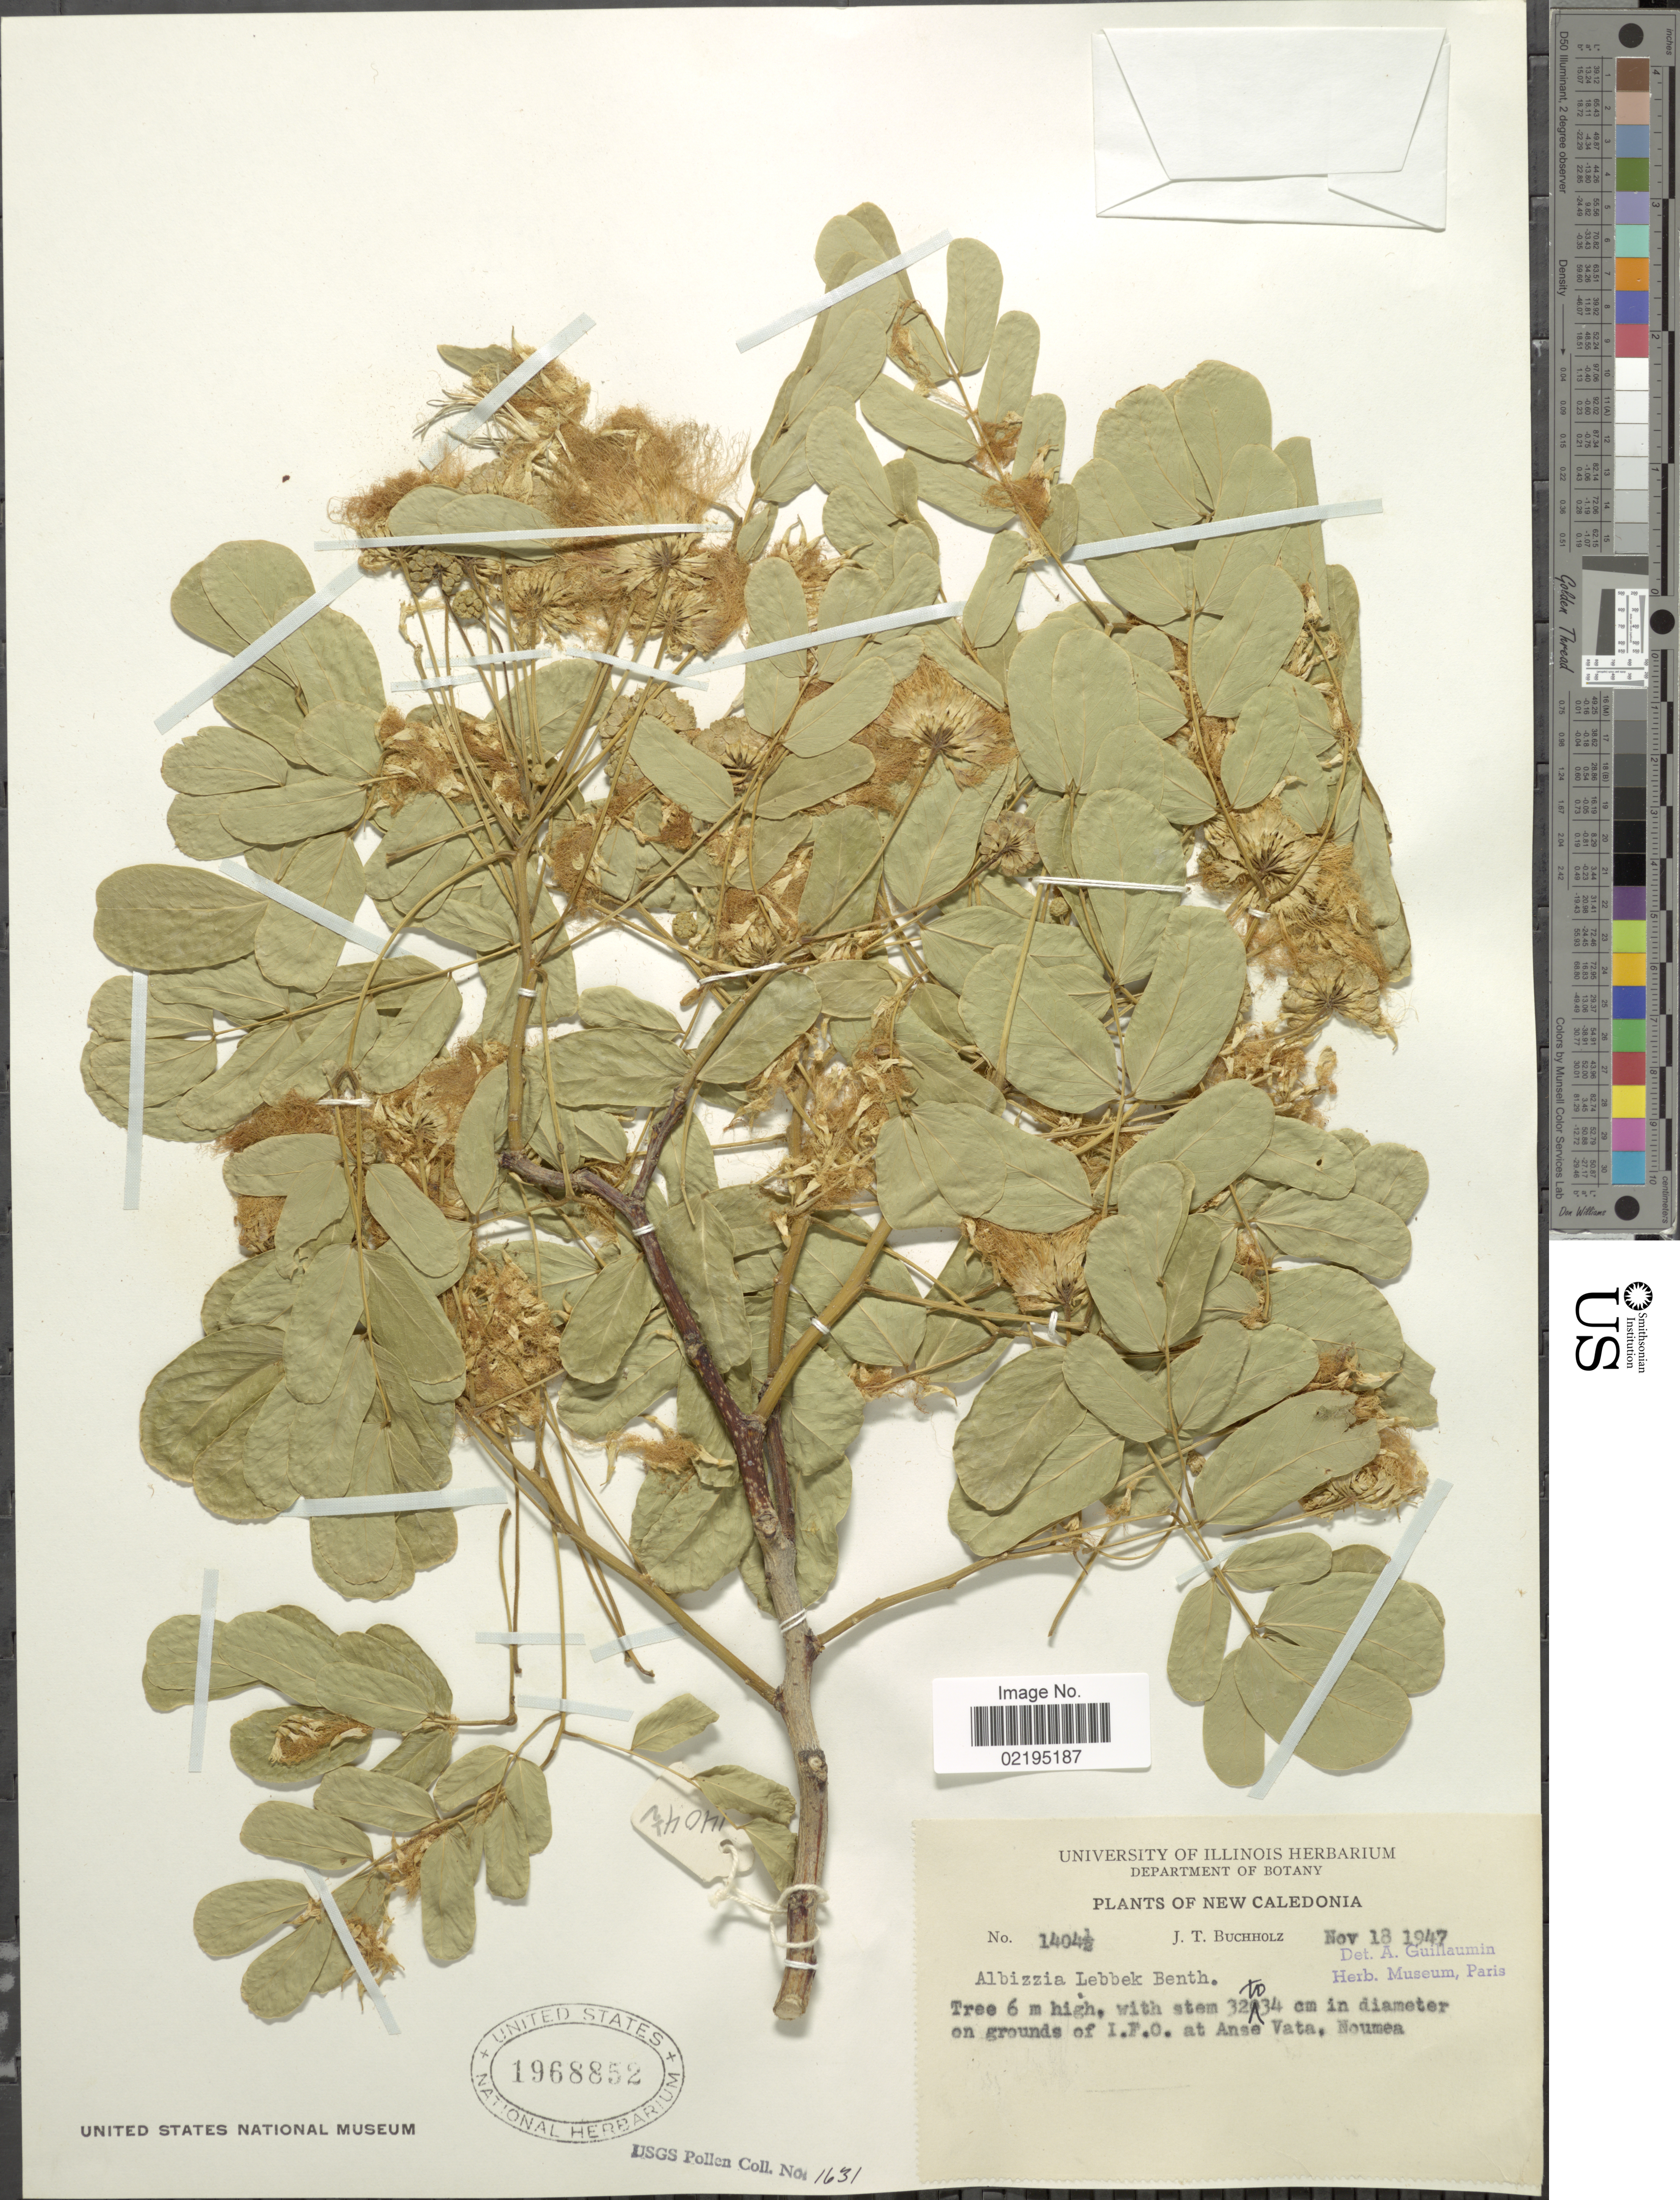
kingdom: Plantae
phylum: Tracheophyta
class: Magnoliopsida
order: Fabales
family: Fabaceae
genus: Albizia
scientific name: Albizia lebbeck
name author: (L.) Benth.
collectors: J. T. Buchholz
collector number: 1404 1/2*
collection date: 1947-11-18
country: New Caledonia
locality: On grounds of I.F.O. at Anse Vata, Noumea.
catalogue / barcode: US 1968852